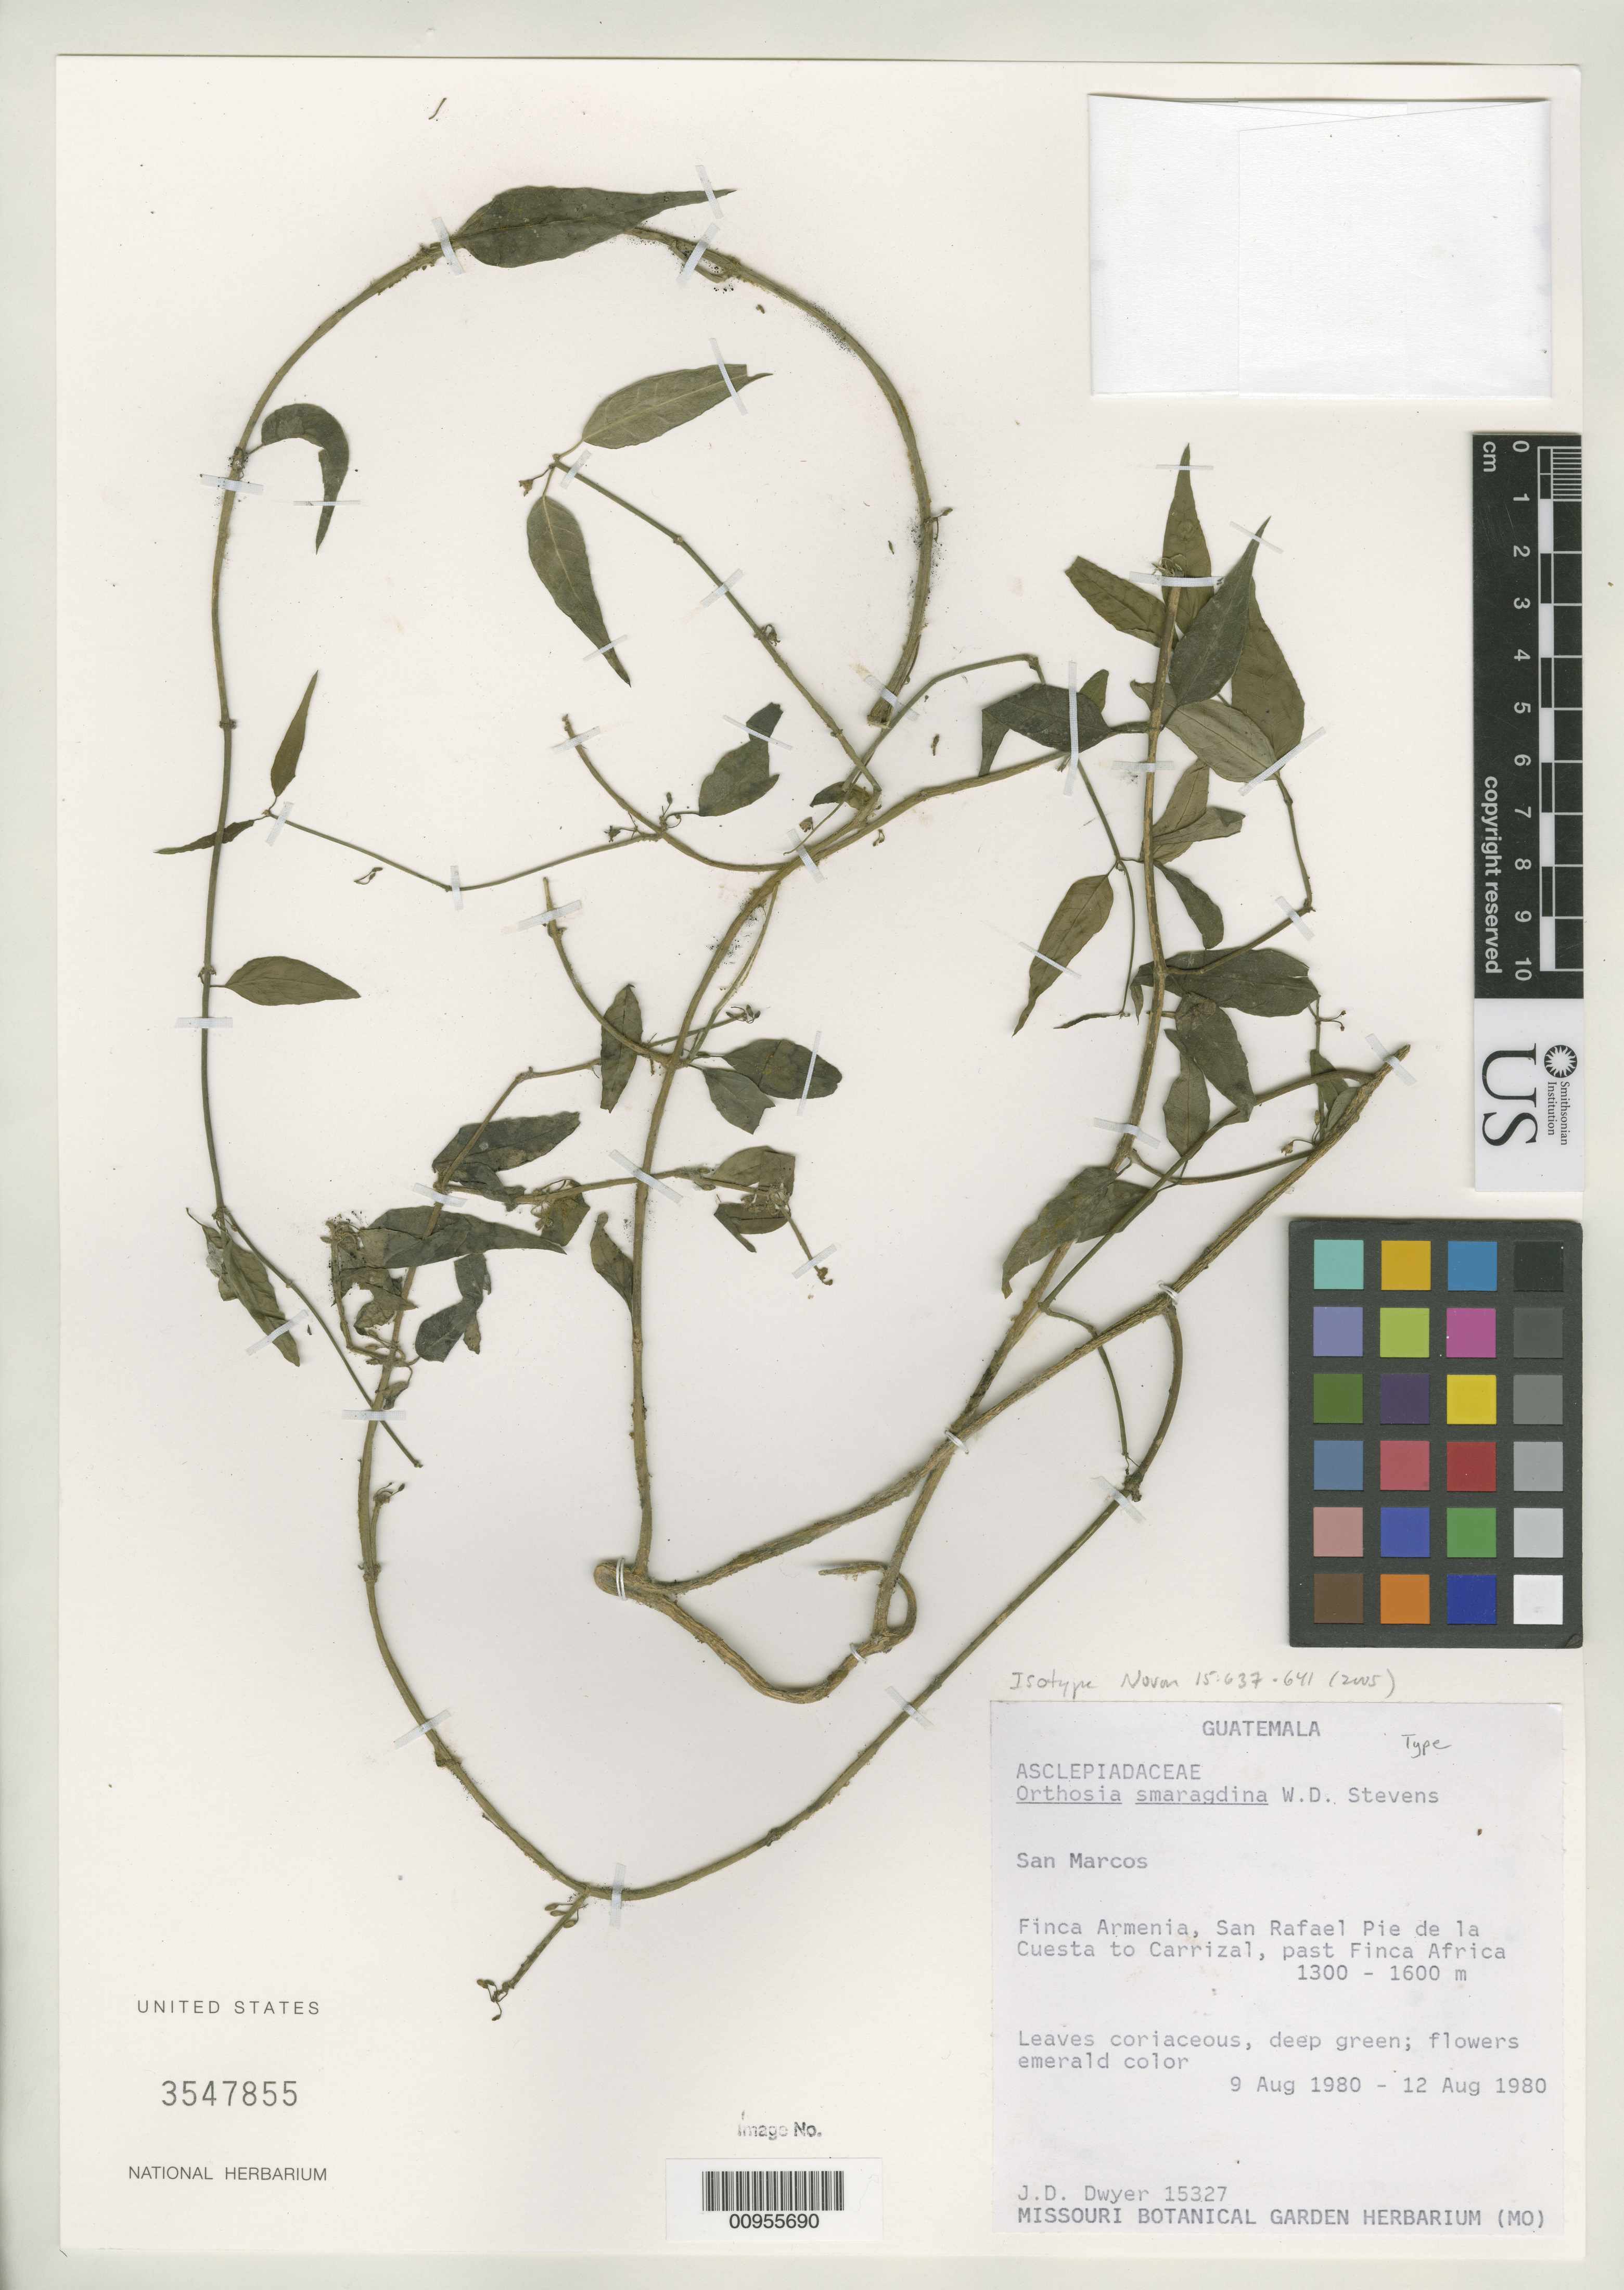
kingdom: Plantae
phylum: Tracheophyta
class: Magnoliopsida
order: Gentianales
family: Apocynaceae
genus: Orthosia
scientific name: Orthosia smaragdina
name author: W.D. Stevens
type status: Isotype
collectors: J. D. Dwyer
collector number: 15327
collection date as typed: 09 Aug 1980 to 12 Aug 1980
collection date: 1980-08-09/1980-08-12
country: Guatemala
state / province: San Marcos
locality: Finca Armenia, San Rafael Pie de la Cuesta to Carrizal, past Finca Africa.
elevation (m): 1300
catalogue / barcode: US 3547855